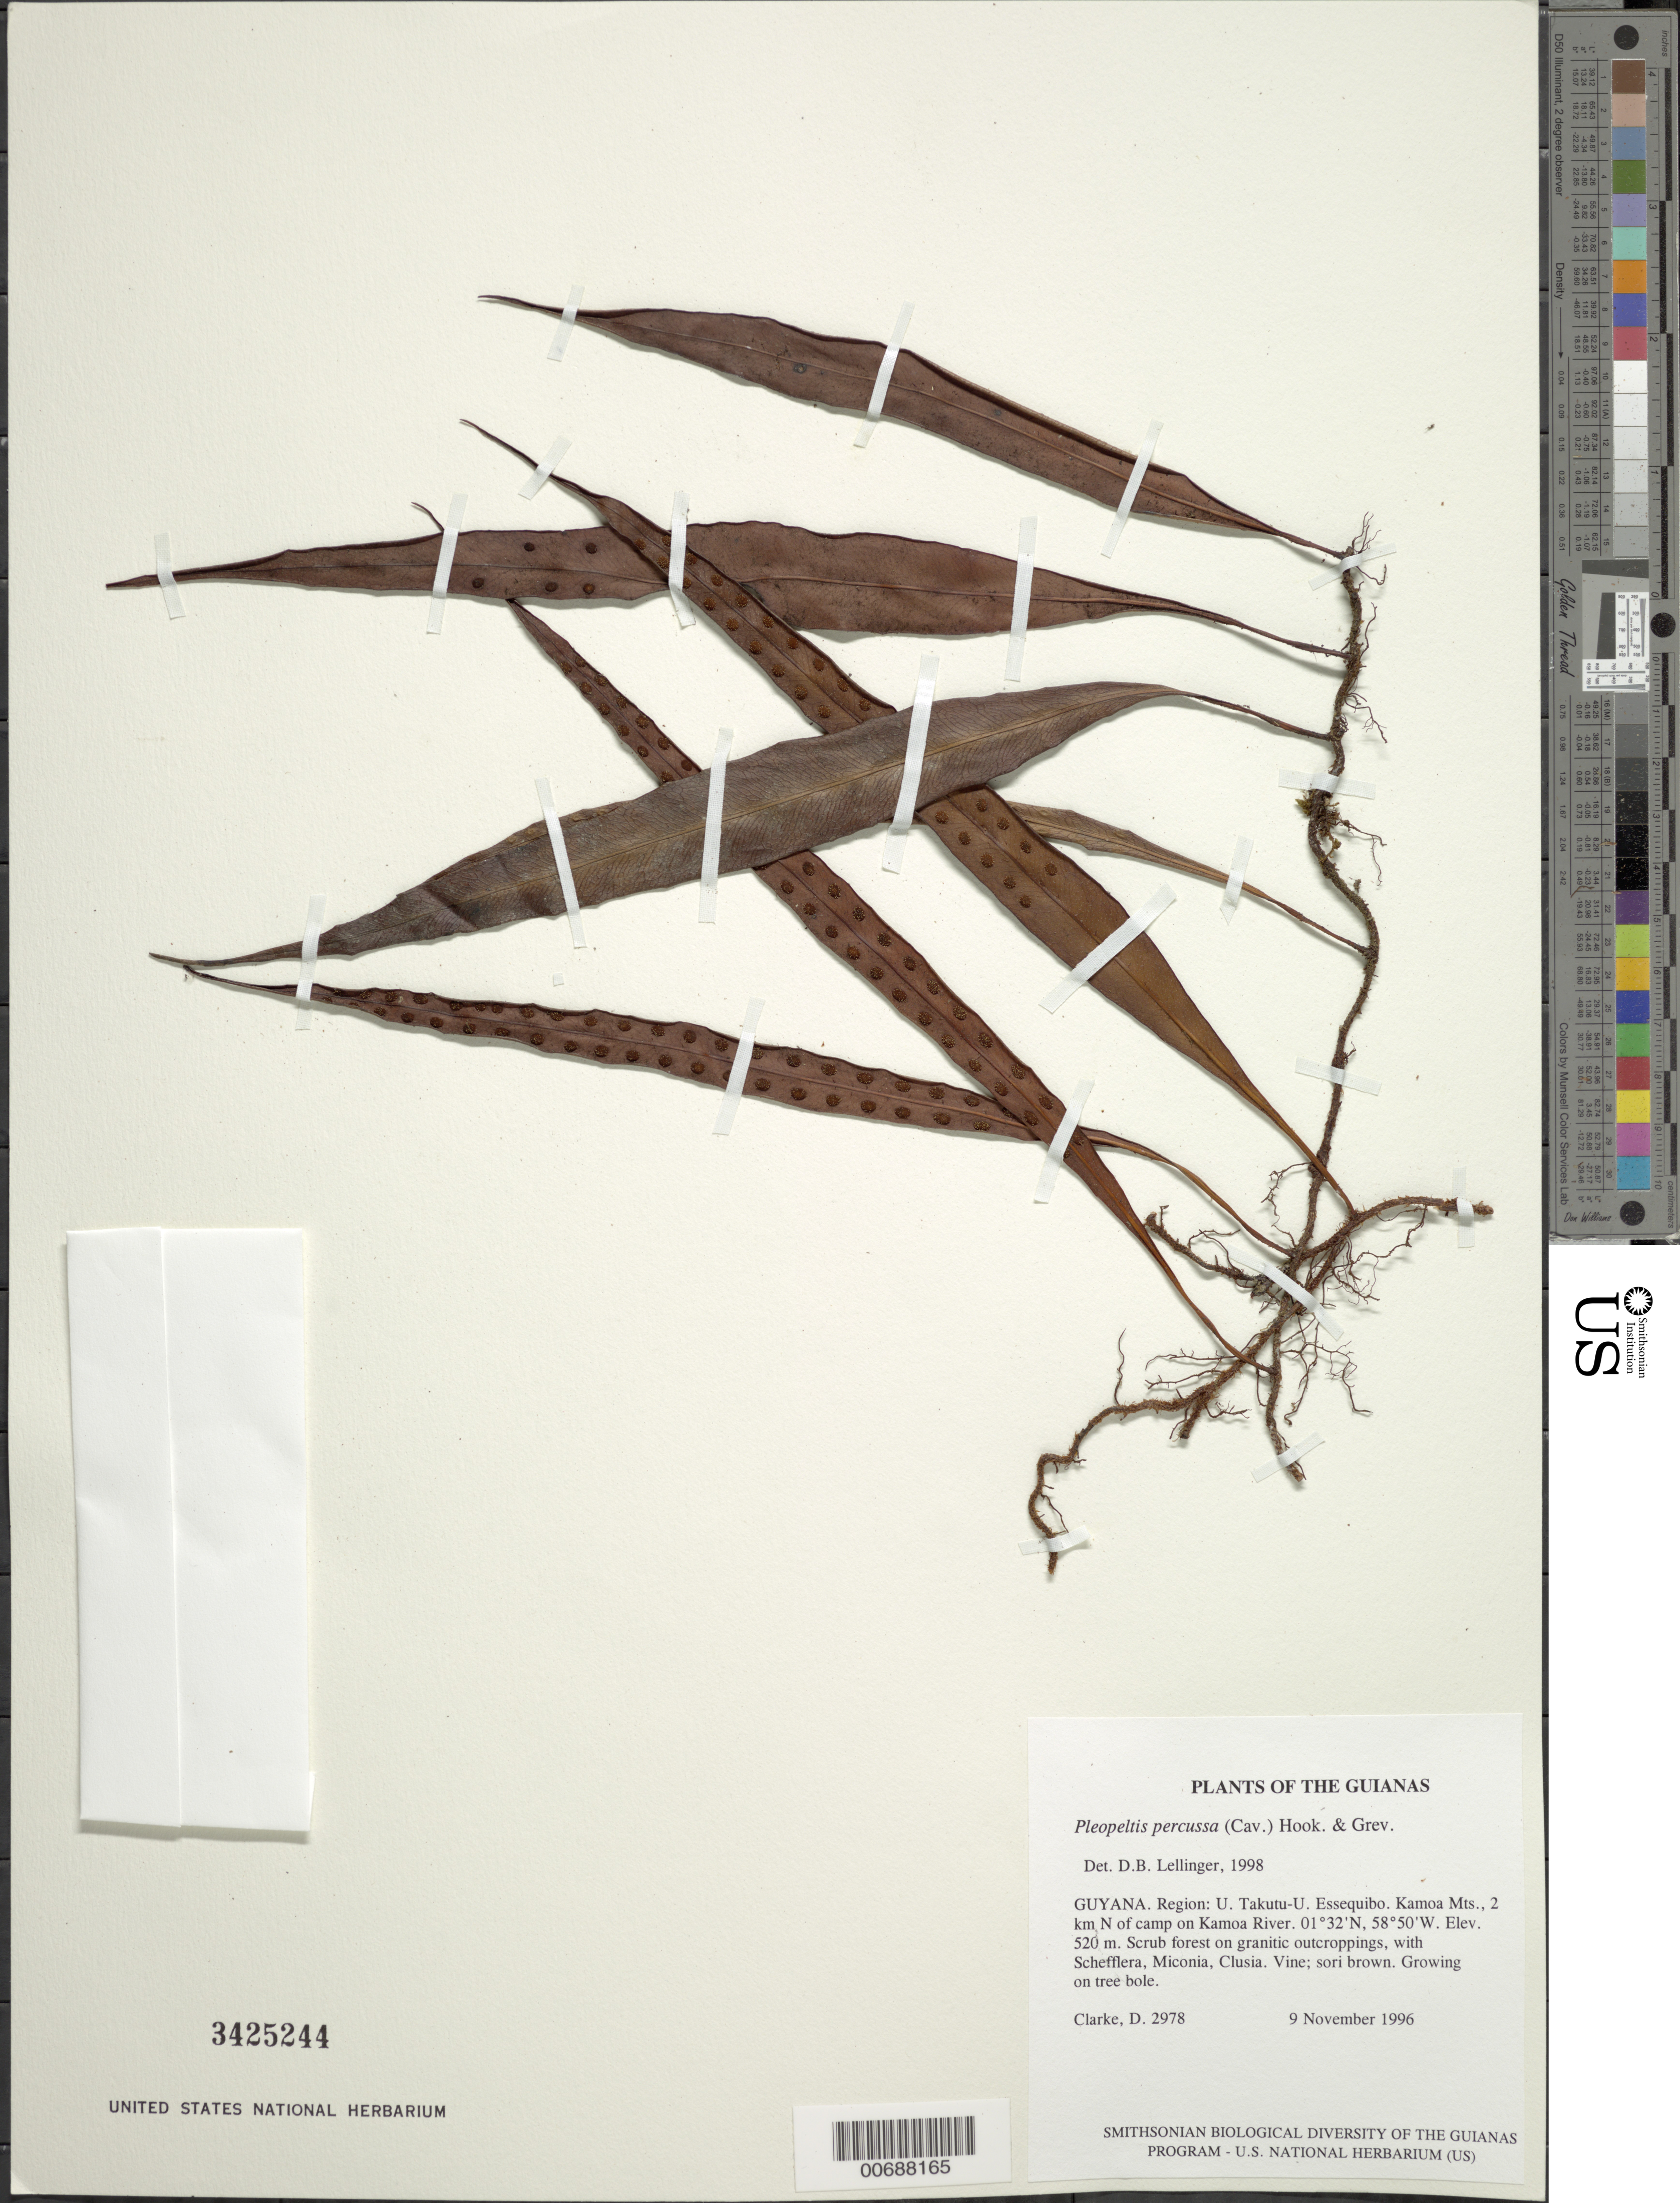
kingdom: Plantae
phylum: Tracheophyta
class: Polypodiopsida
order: Polypodiales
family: Polypodiaceae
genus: Microgramma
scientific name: Microgramma percussa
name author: (Cav.) de la Sota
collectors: H. D. Clarke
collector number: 2978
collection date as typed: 9 November 1996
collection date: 1996-11-09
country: Guyana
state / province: U. Takutu-U. Essequibo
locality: Kamoa Mts., 2 km N of camp on Kamoa River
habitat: Scrub forest on granitic outcroppings, with Schefflera, Miconia, Clusia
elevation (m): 520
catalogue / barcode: US 3425244